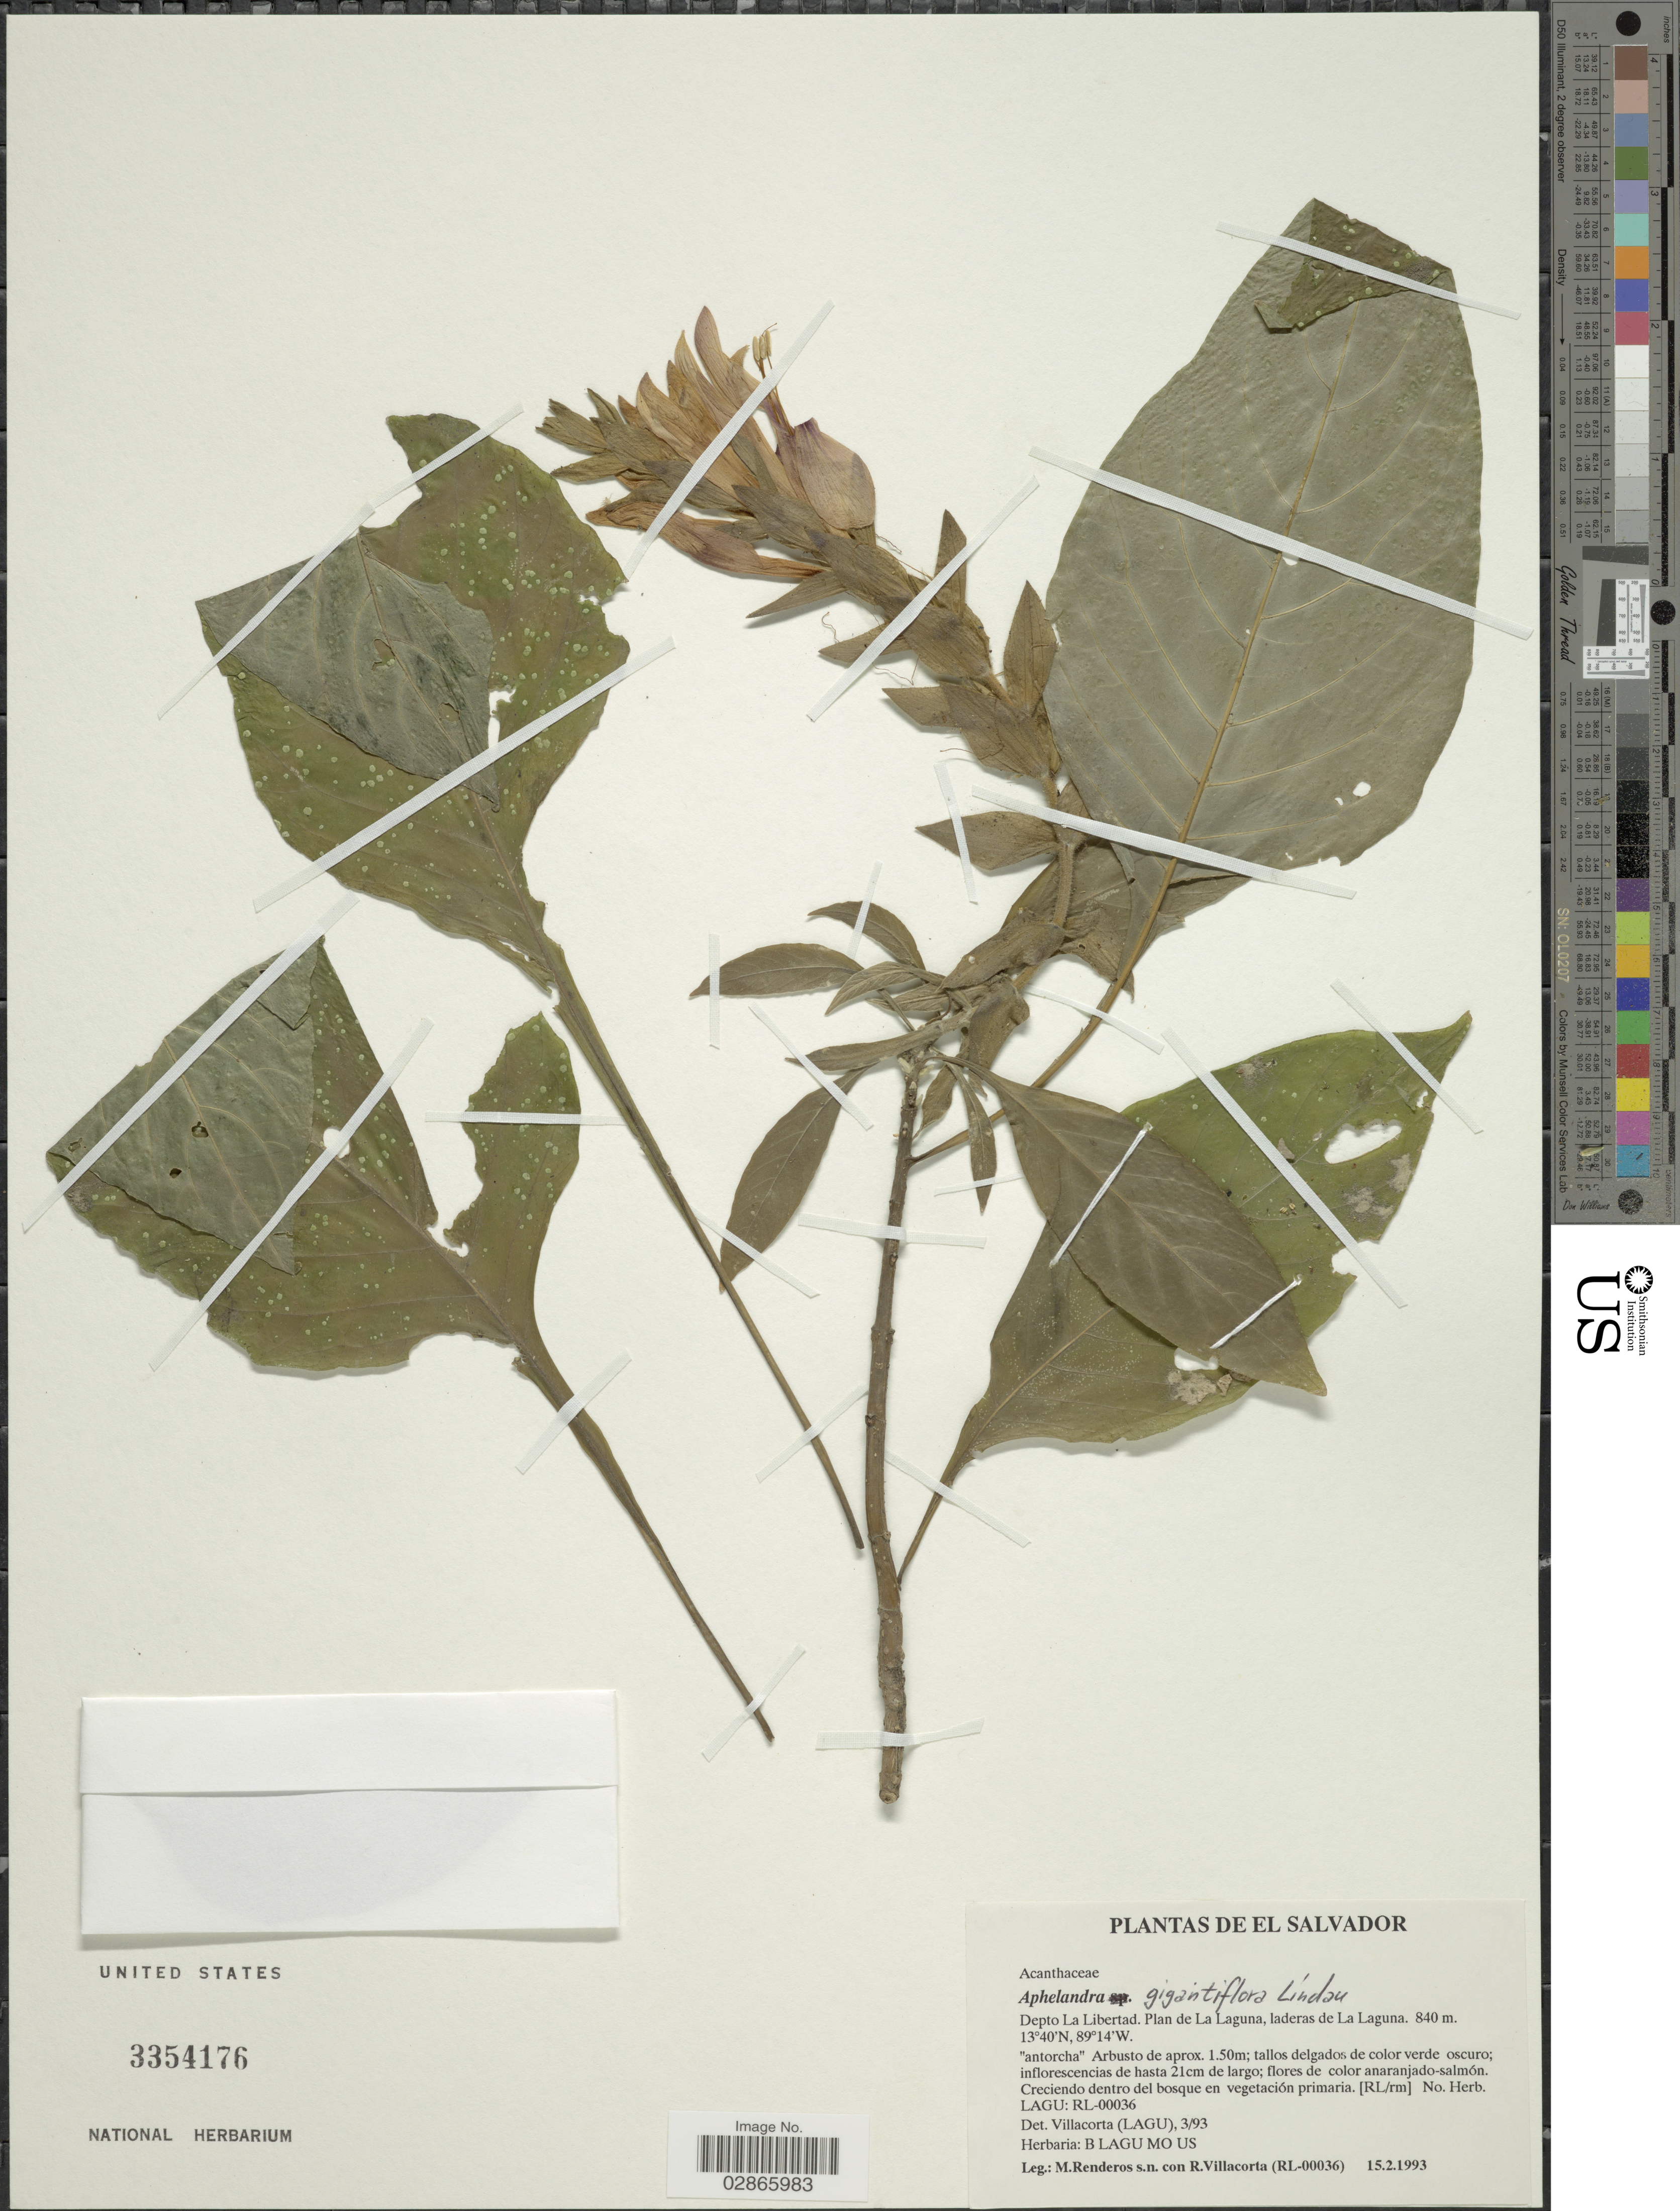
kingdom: Plantae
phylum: Tracheophyta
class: Magnoliopsida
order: Lamiales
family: Acanthaceae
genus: Aphelandra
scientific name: Aphelandra gigantiflora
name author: Lindau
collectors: M. Renderos & R. Villacorta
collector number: RL-00036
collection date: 1993-02-15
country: El Salvador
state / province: La Libertad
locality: Depto La Libertad. Plan de La Laguna, laderas de La Laguna.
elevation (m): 840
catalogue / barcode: US 3354176